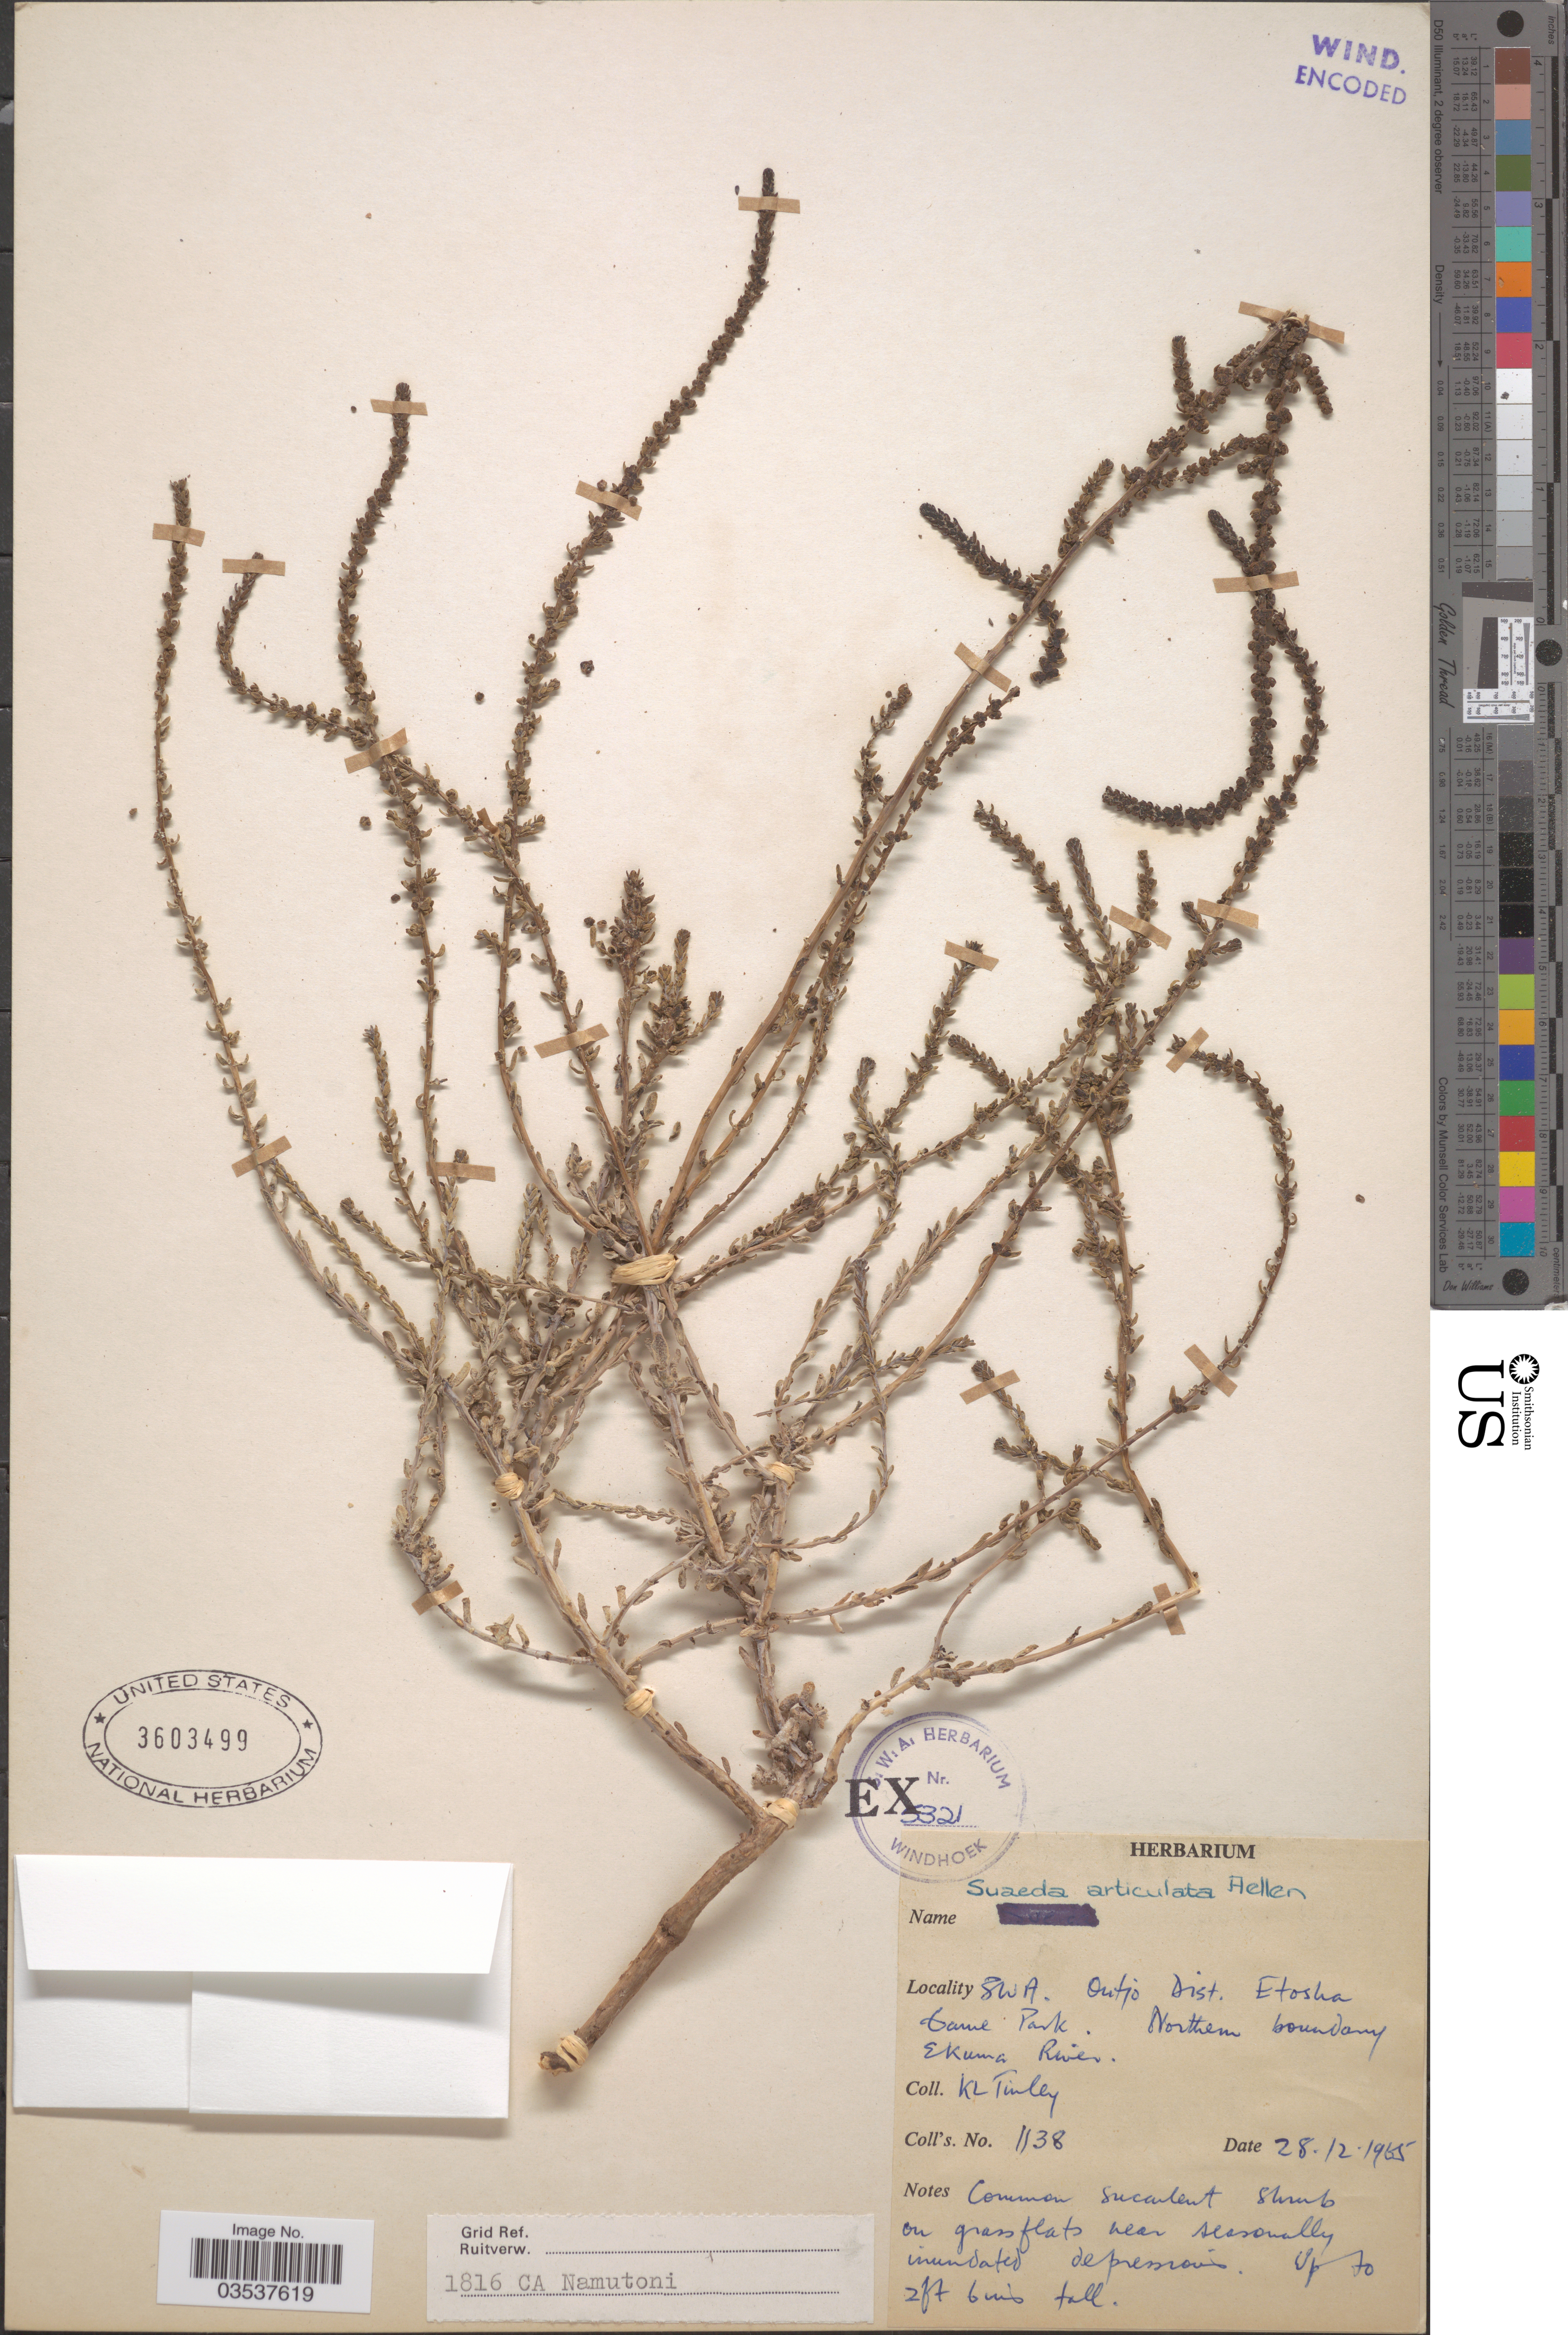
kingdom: Plantae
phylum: Tracheophyta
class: Magnoliopsida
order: Caryophyllales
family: Amaranthaceae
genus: Suaeda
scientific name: Suaeda articulata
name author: Aellen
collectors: K. Tinley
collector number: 1138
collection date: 1955-12-28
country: Namibia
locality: SWA. Outjo Dist. Etosha Game Park. Northern boundary Ekuma River.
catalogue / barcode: US 3603499